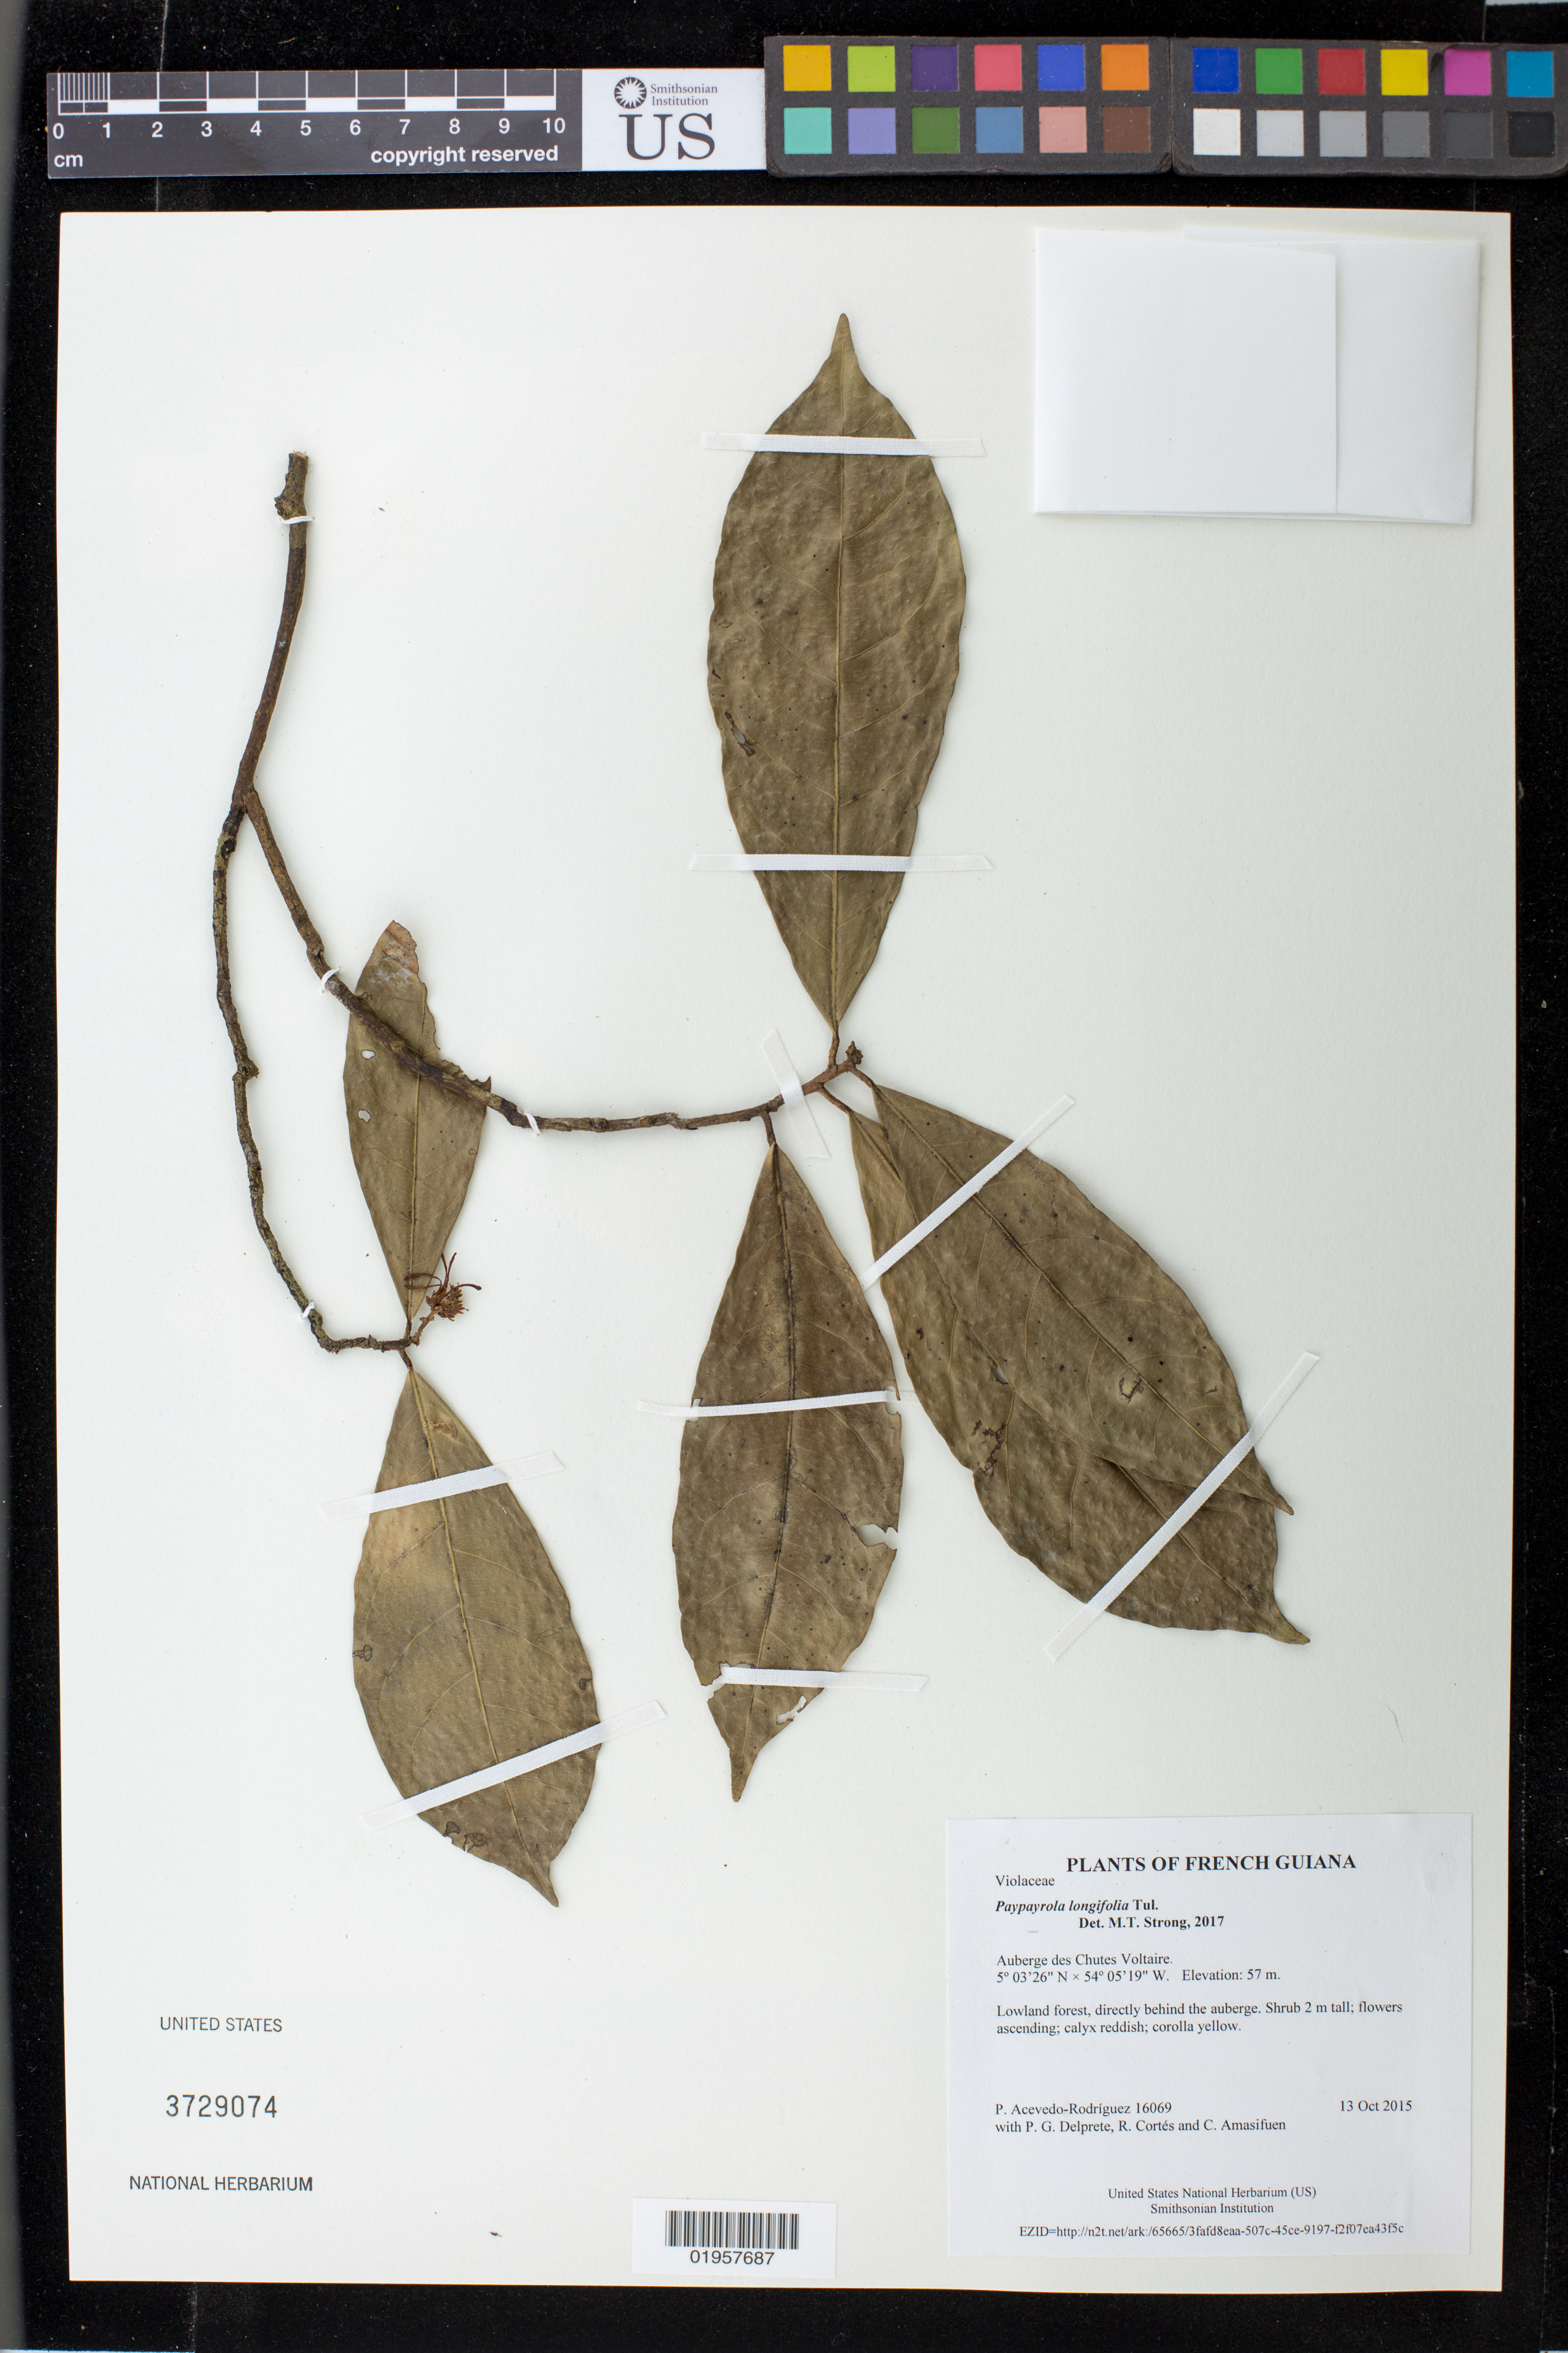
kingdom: Plantae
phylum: Tracheophyta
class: Magnoliopsida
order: Malpighiales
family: Violaceae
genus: Paypayrola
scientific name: Paypayrola longifolia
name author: Tul.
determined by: Strong, Mark T., (BOT), Smithsonian Institution - National Museum of Natural History (UNITED STATES)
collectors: P. Acevedo-Rodr., P. G. Delprete, R. Cortés & C. Amasifuen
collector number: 16069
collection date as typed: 13 October 2015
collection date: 2015-10-13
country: French Guiana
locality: Auberge des Chutes Voltaire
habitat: Lowland forest, directly behind the auberge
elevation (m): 57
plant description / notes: NY, US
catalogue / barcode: US 3729074